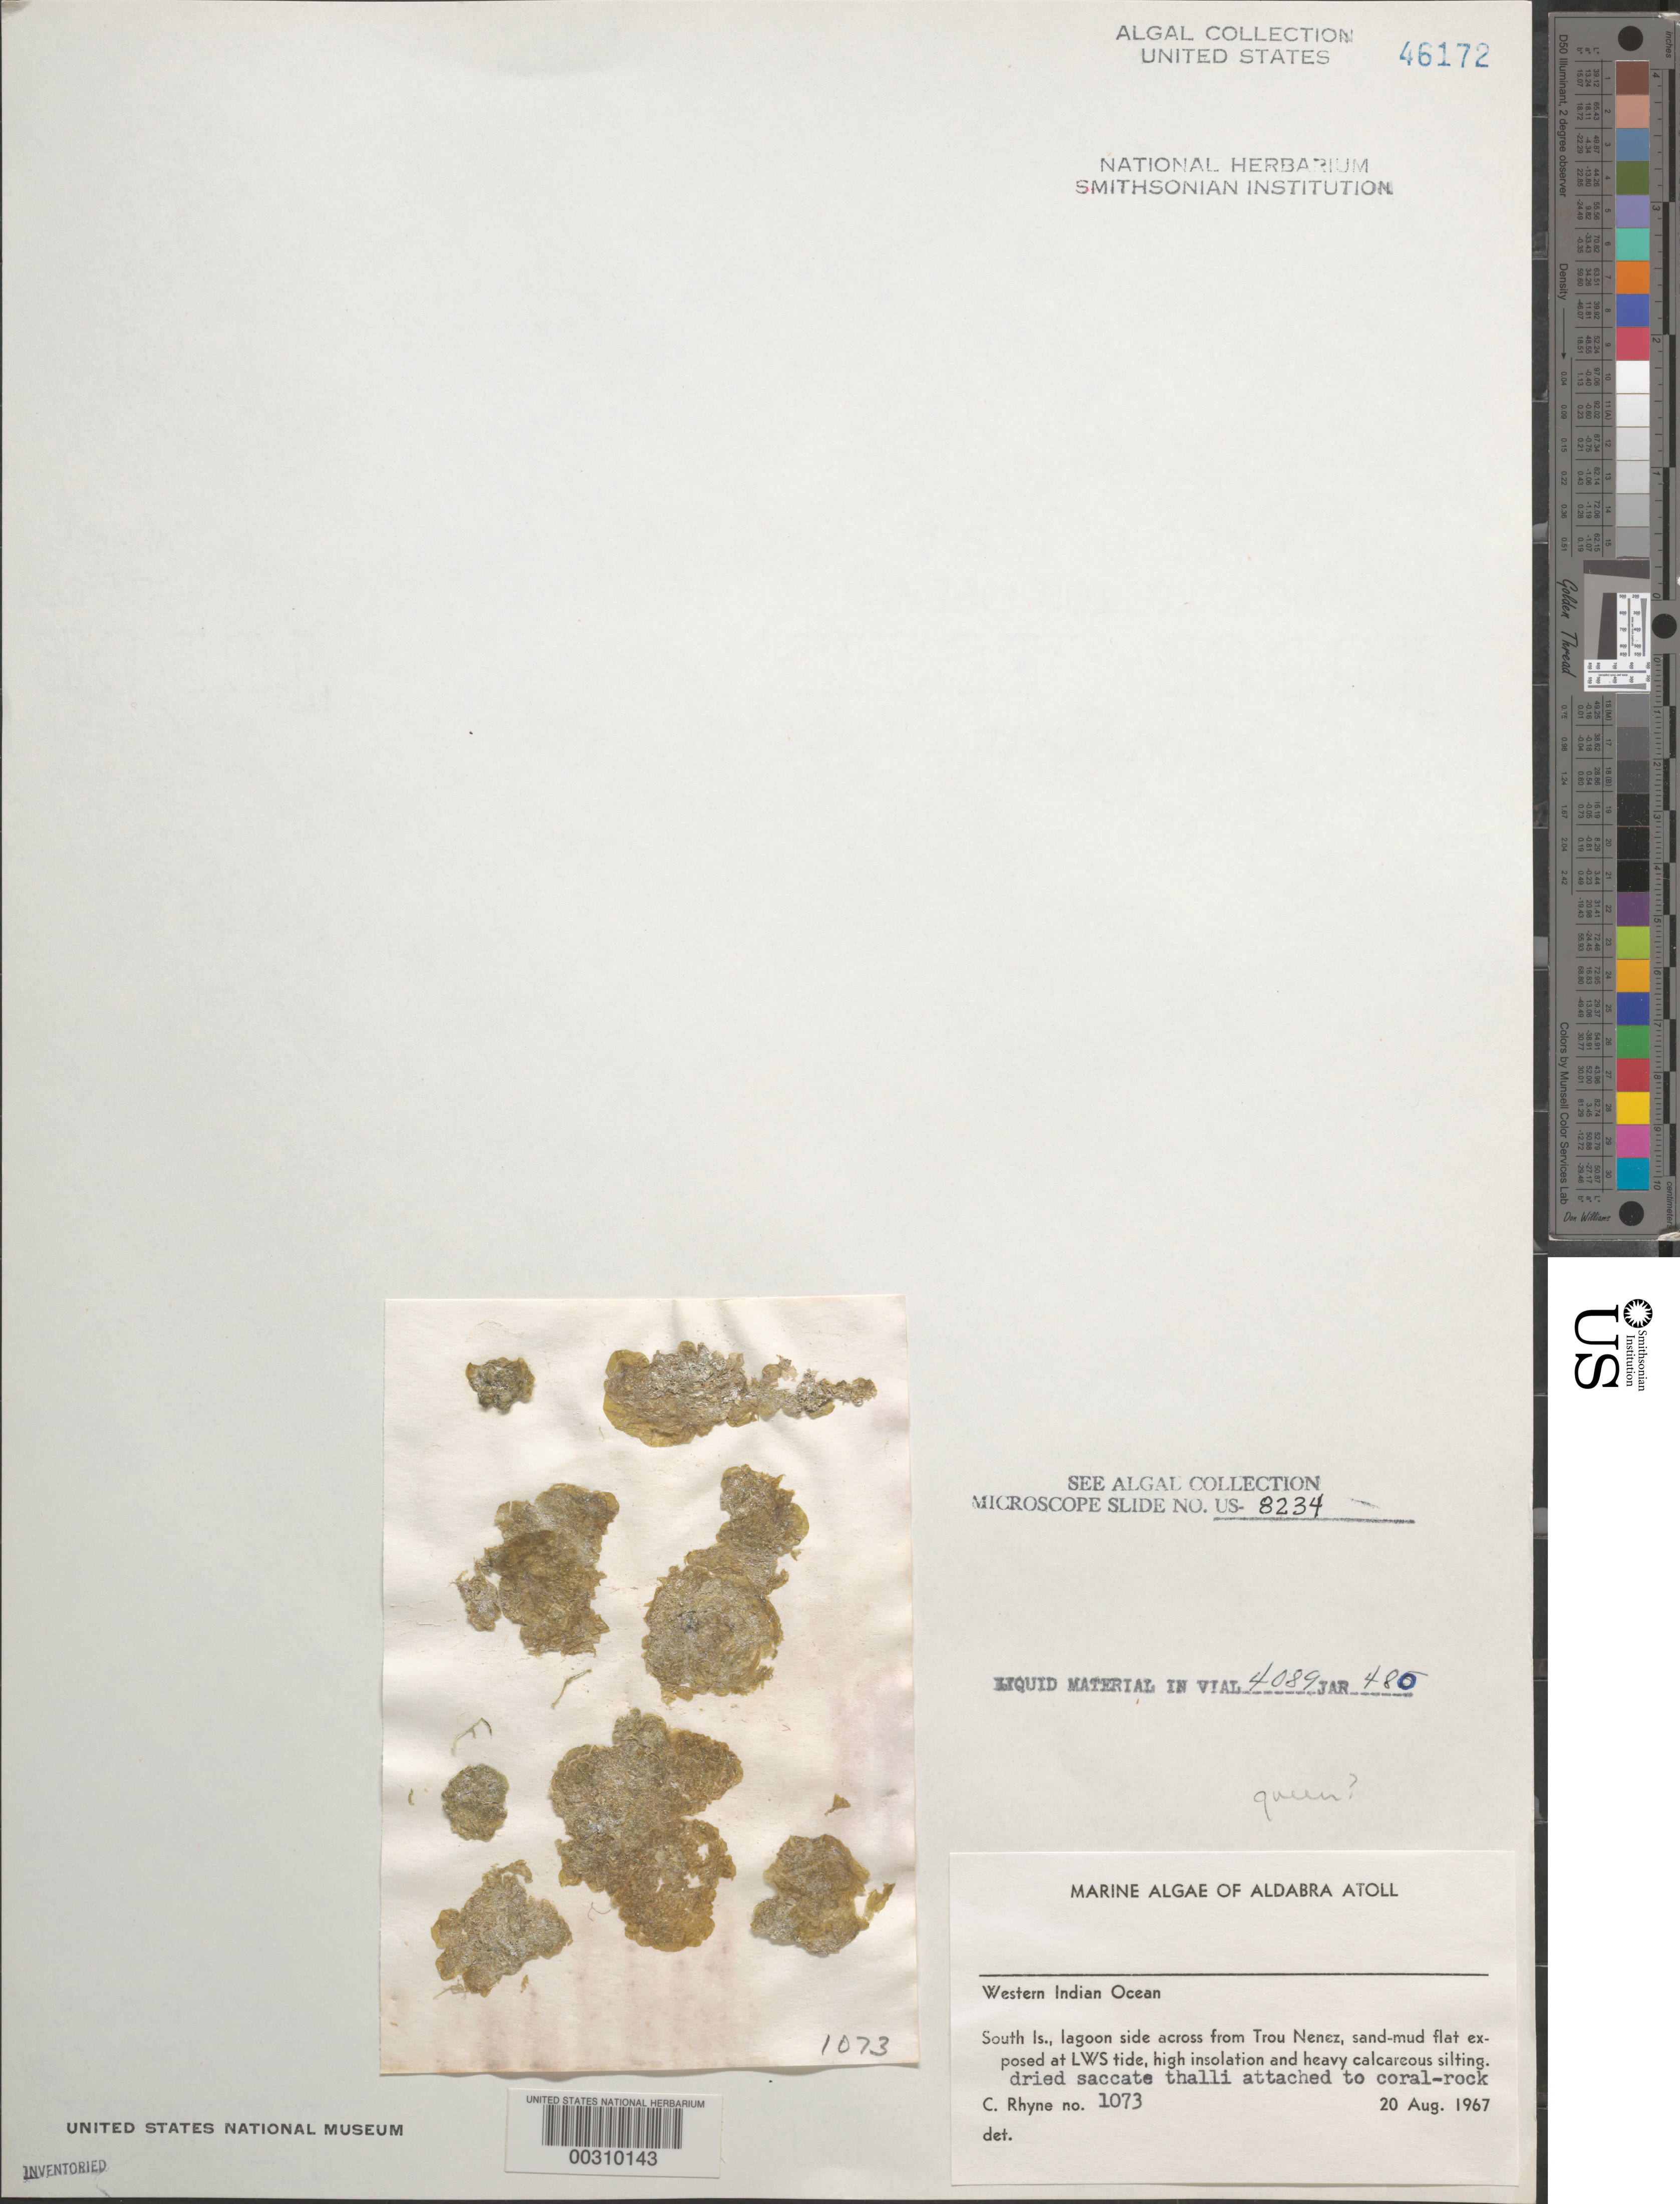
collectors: C. Rhyne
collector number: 1073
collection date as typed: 20 Aug 1967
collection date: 1967-08-20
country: Seychelles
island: Aldabra Atoll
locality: Opposite Trou Nenez, South Islet.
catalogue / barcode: US 46172